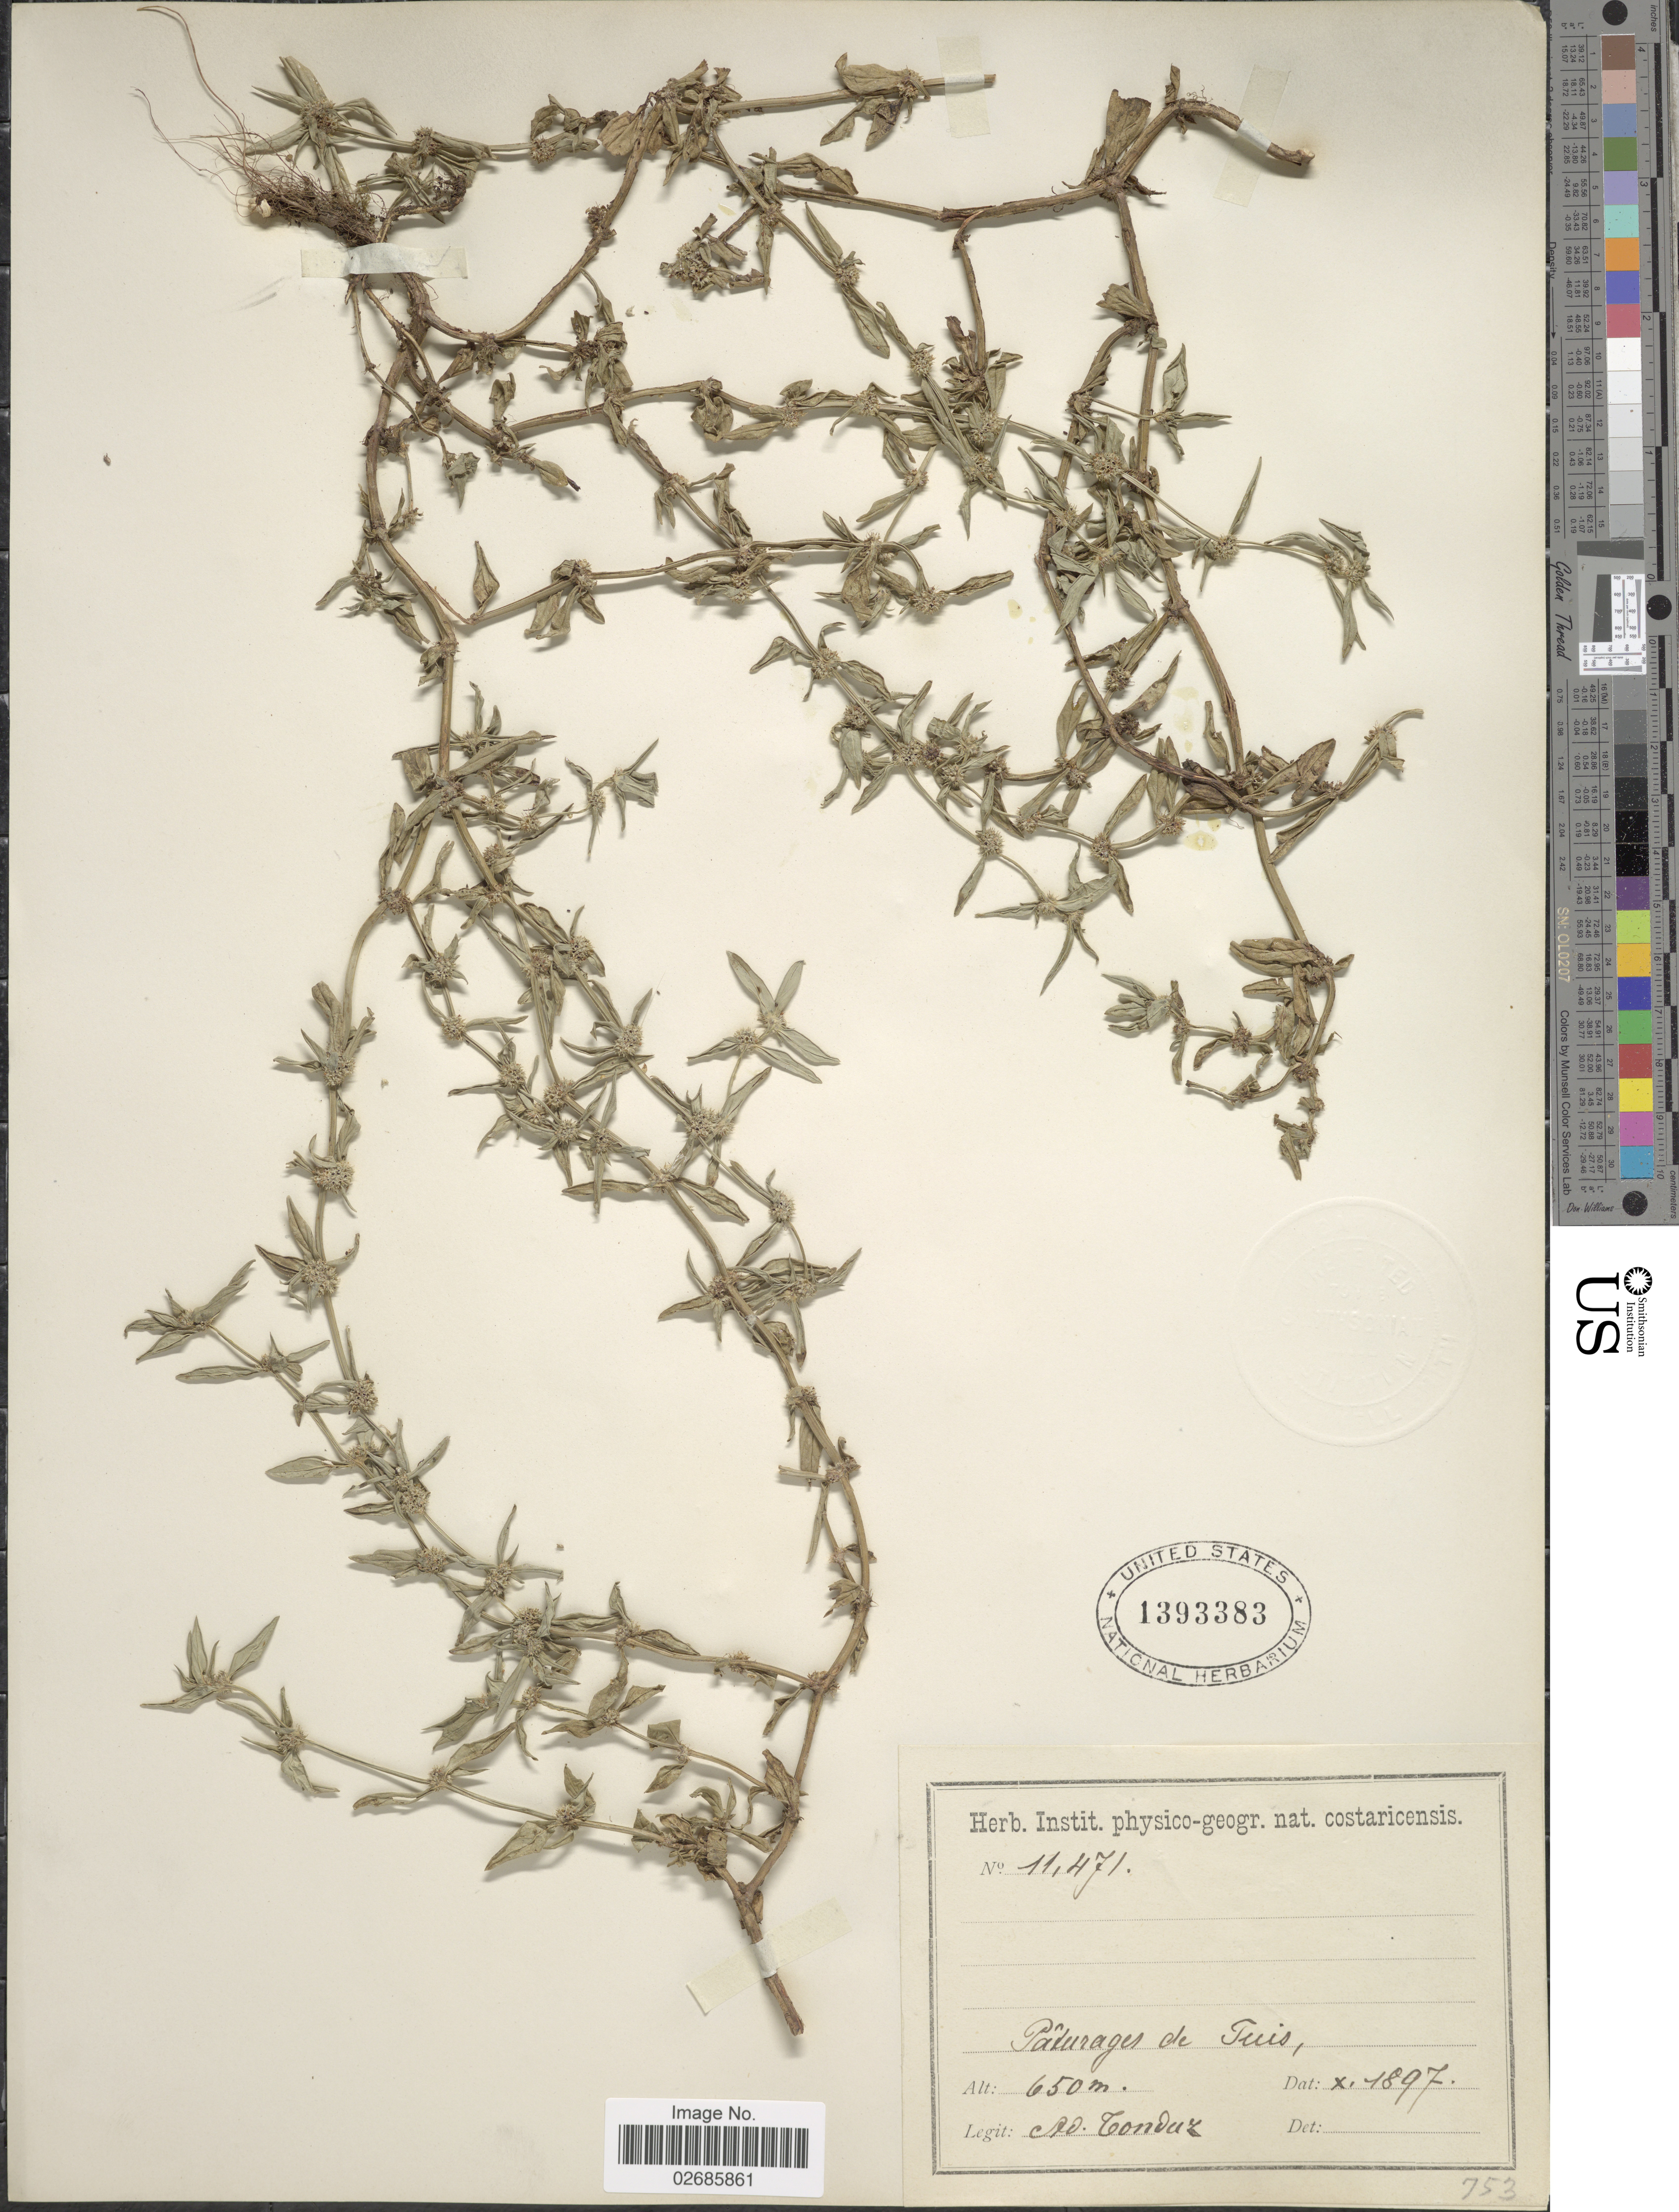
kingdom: Plantae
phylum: Tracheophyta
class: Magnoliopsida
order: Gentianales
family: Rubiaceae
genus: Borreria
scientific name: Borreria sp.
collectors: A. Tonduz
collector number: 11471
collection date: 1897-10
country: Costa Rica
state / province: Cartago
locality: Paturages de Tuis.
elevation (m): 650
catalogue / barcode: US 1393383